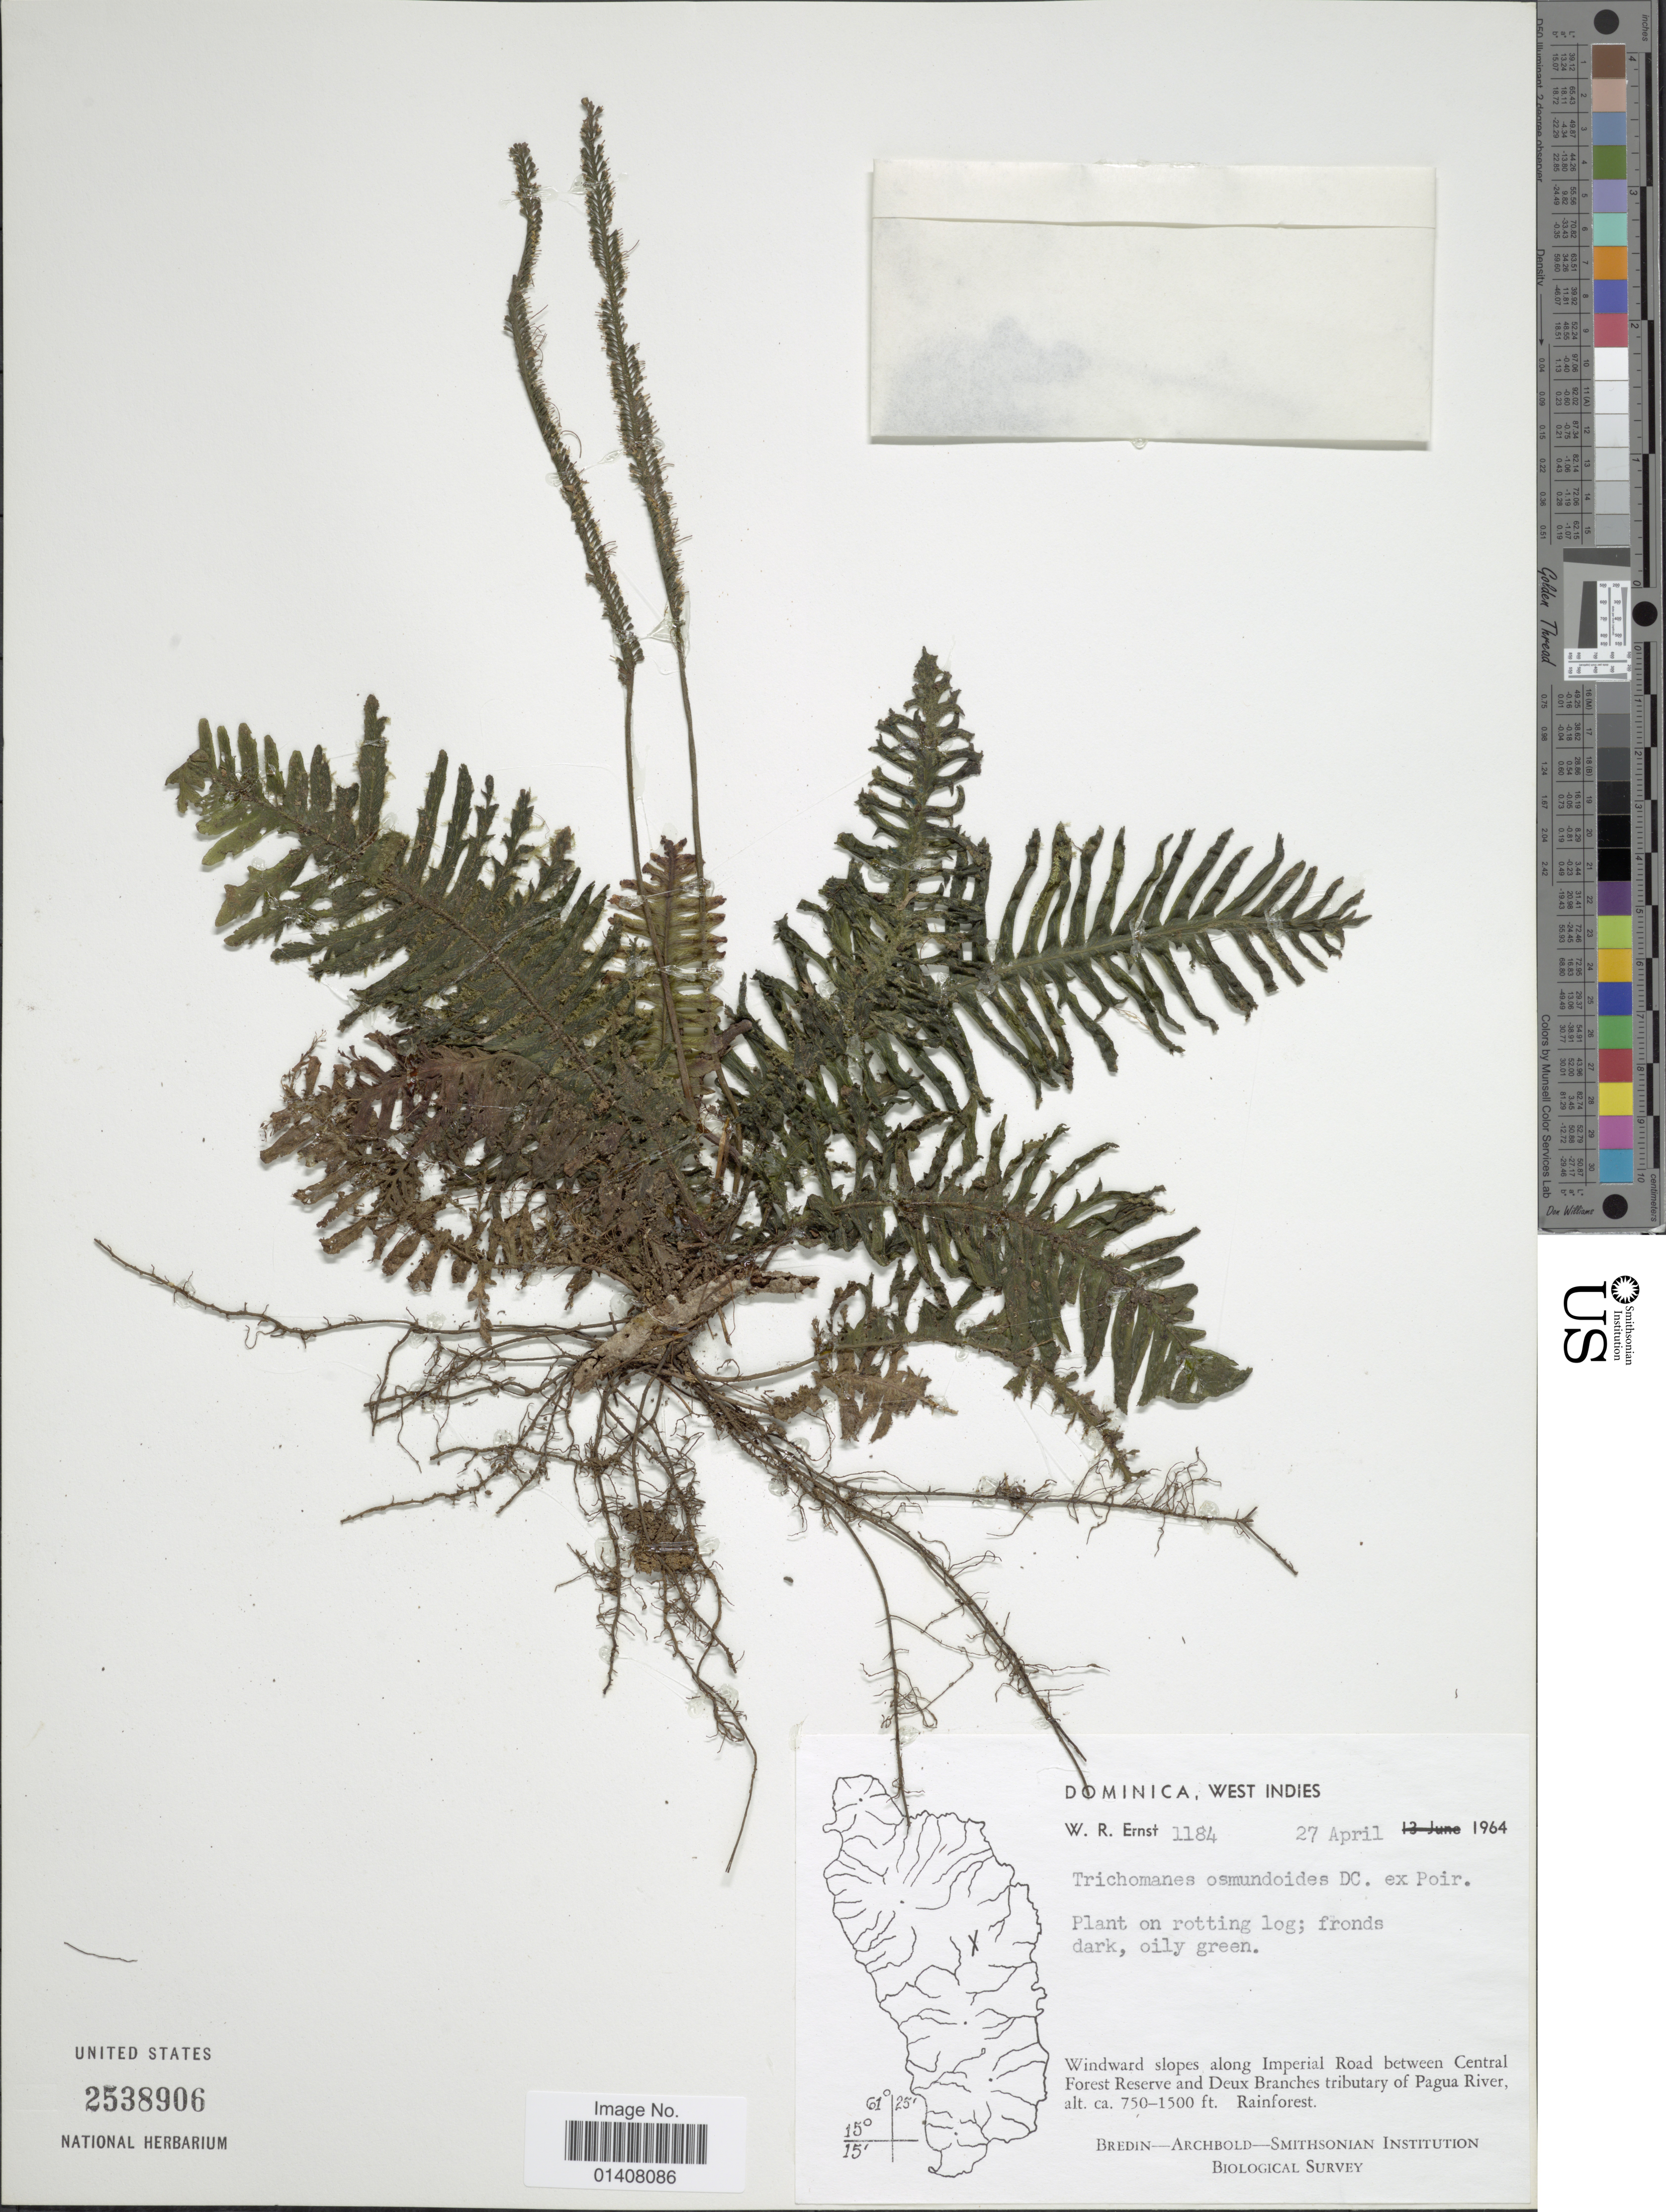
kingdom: Plantae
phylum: Tracheophyta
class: Polypodiopsida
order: Hymenophyllales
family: Hymenophyllaceae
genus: Trichomanes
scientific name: Trichomanes osmundoides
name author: DC. ex Poir.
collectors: W. R. Ernst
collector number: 1184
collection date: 1964-04-27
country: Dominica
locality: Windward slopes along Imperial Road between central forest Reserve and Deux Branches tributary of Pagua River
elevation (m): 229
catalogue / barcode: US 2538906